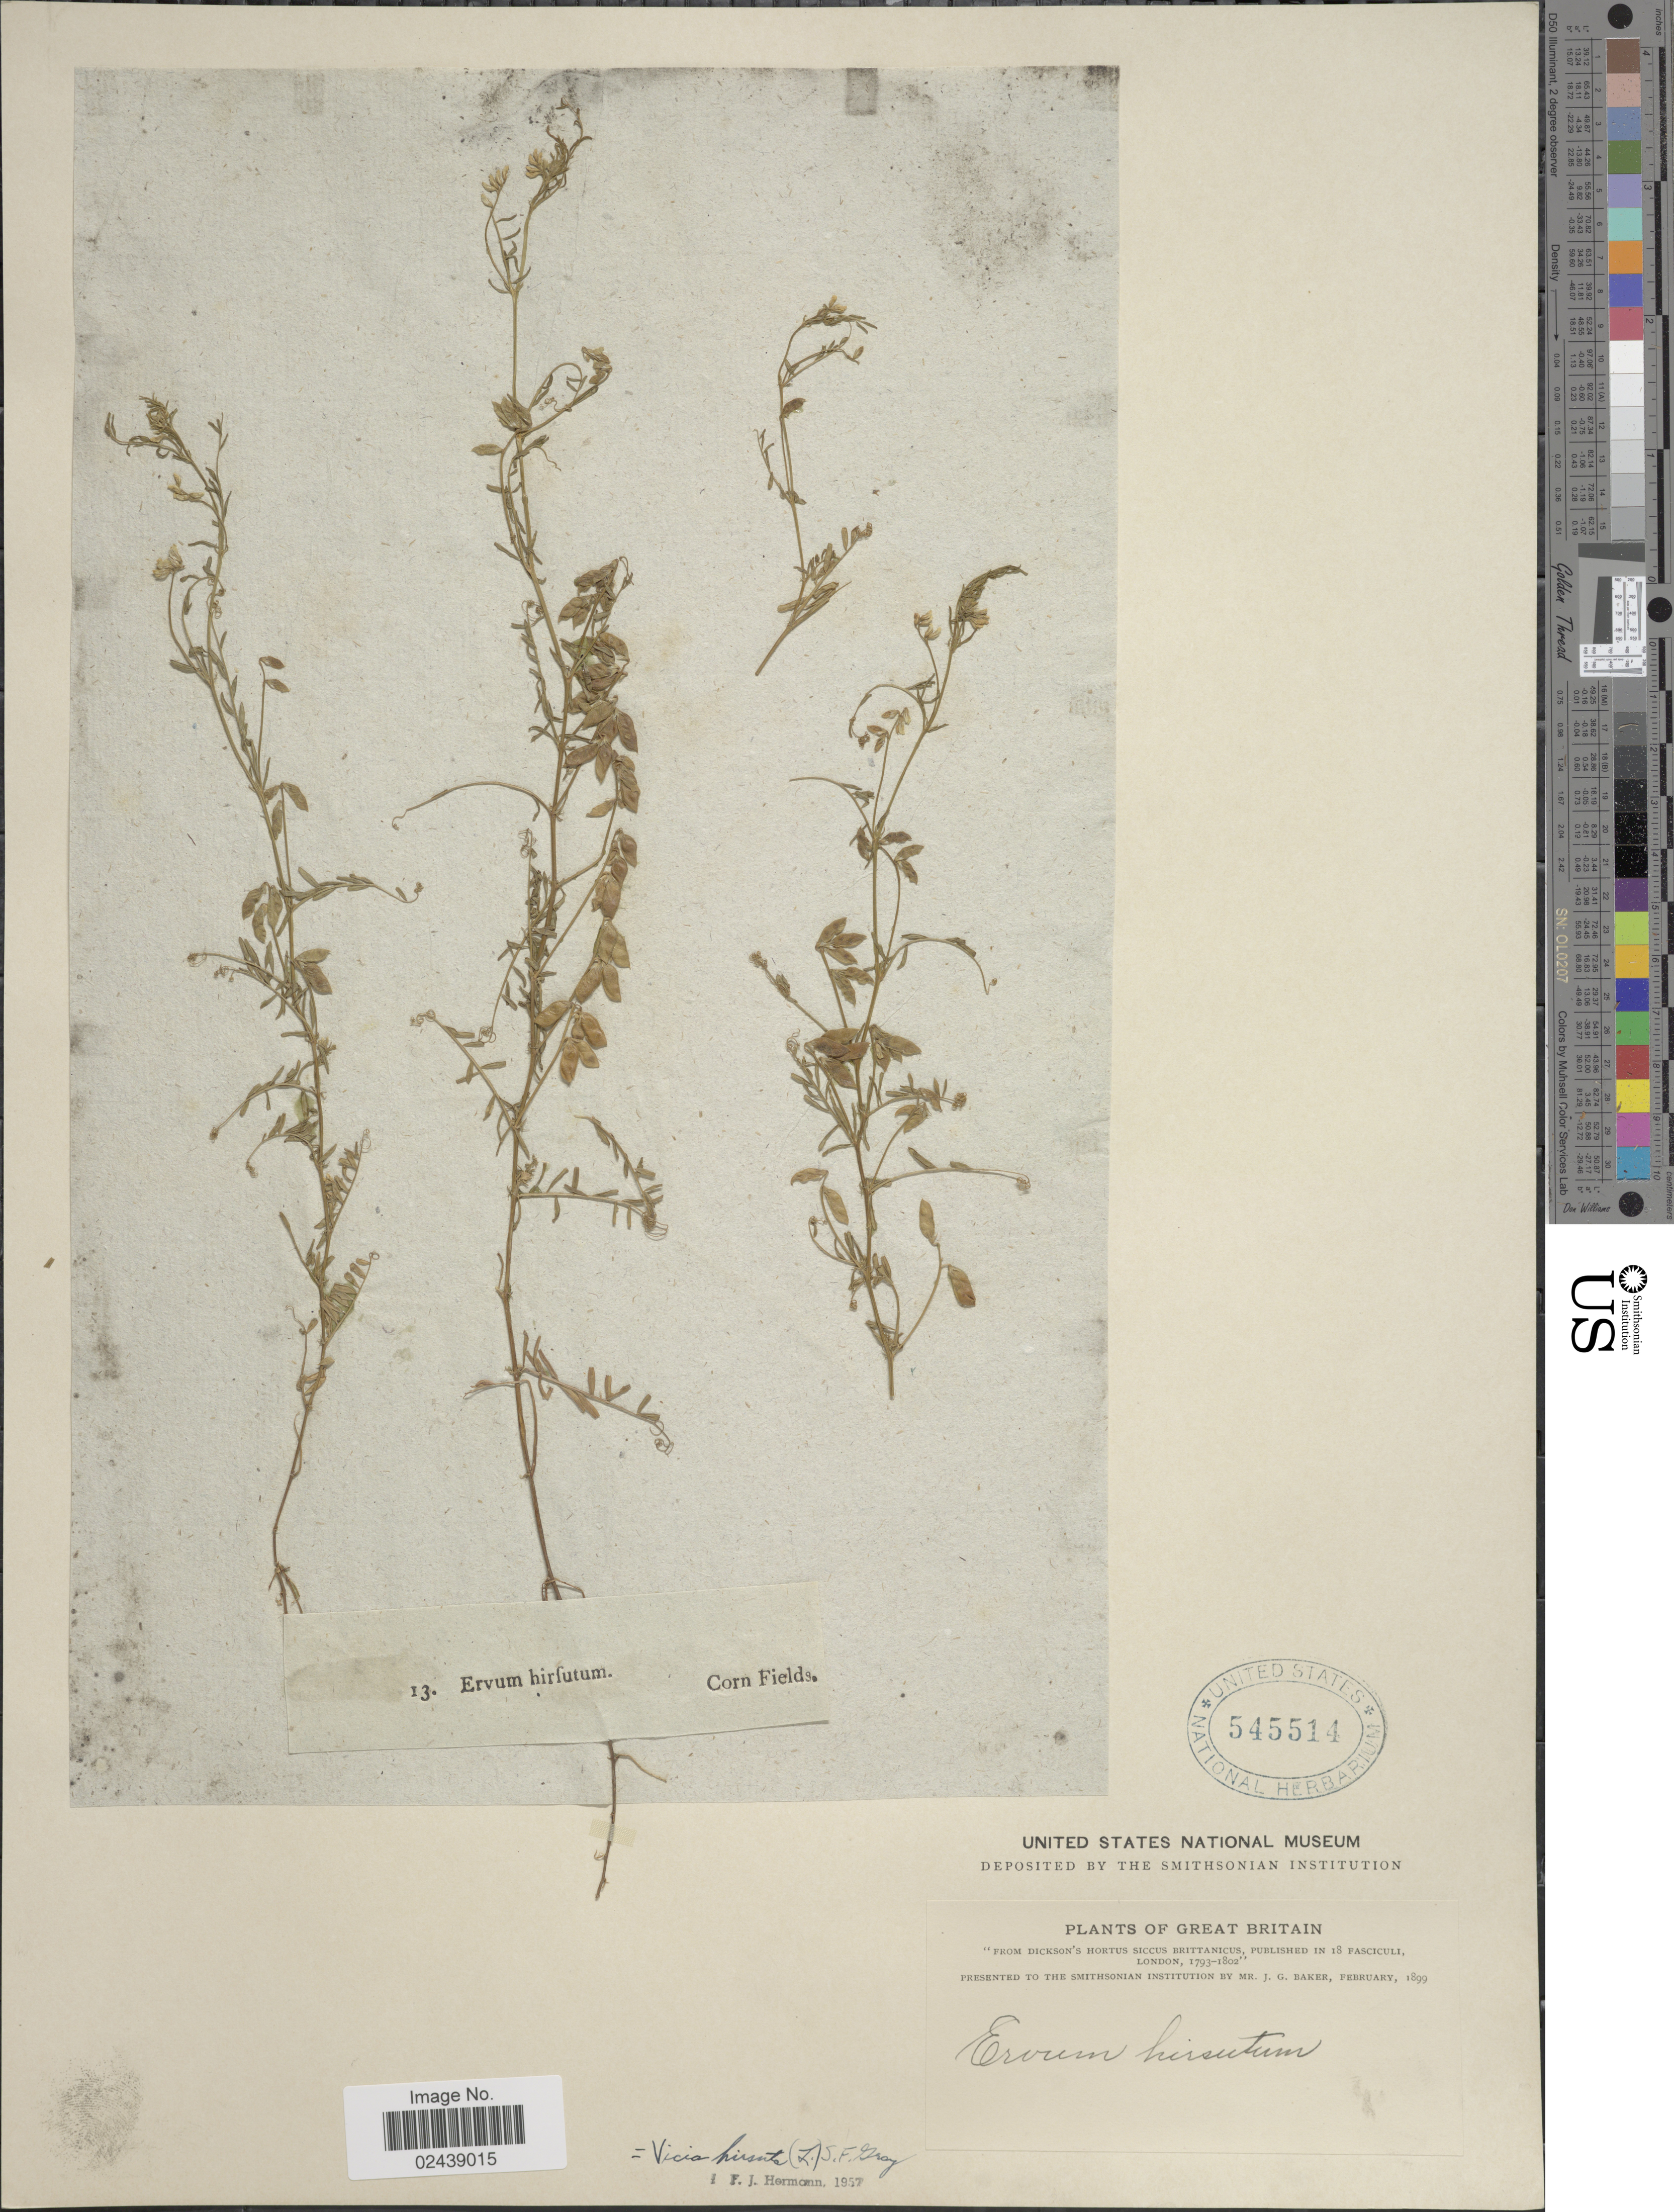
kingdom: Plantae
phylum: Tracheophyta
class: Magnoliopsida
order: Fabales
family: Fabaceae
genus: Vicia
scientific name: Vicia hirsuta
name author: (L.) A. Gray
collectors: ex herb. United States National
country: United Kingdom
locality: Corn Fields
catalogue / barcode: US 545514